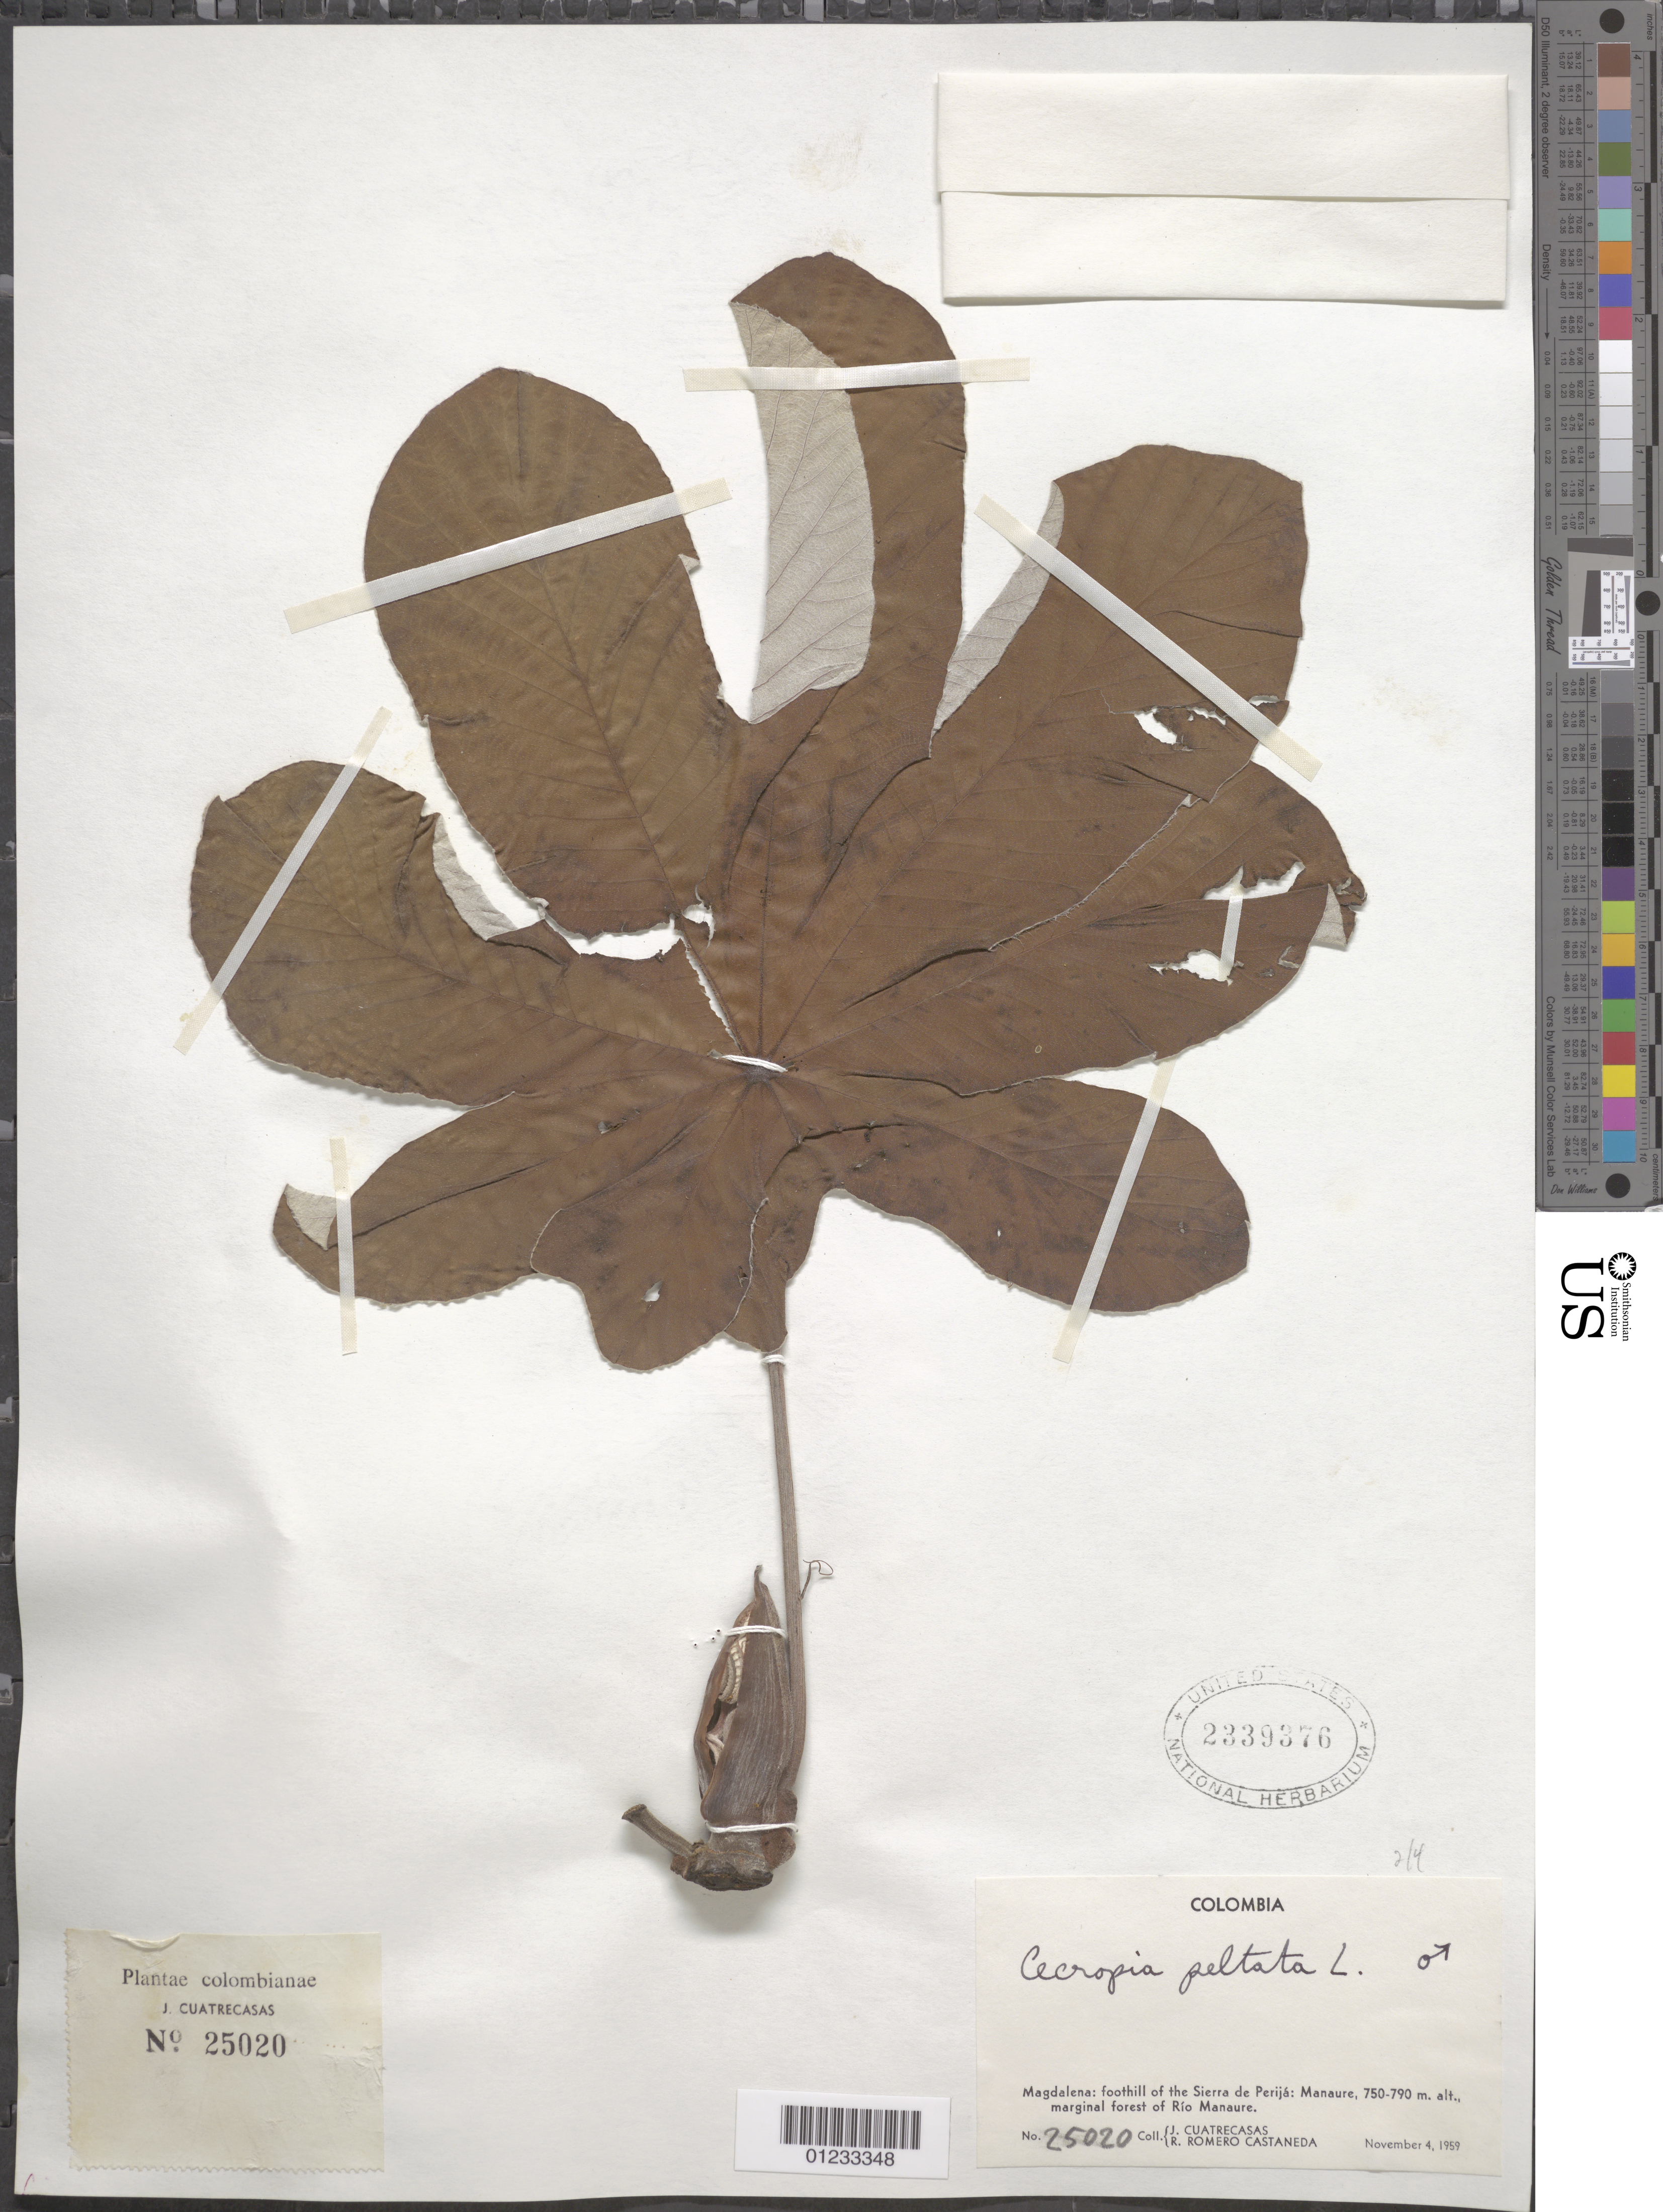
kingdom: Plantae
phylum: Tracheophyta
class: Magnoliopsida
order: Rosales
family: Urticaceae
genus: Cecropia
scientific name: Cecropia peltata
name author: L.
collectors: J. Cuatrecasas & R. Romero Castañeda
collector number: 25020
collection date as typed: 04 Nov 1959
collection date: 1959-11-04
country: Colombia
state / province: Magdalena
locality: Foothill of the Sierra de Perija; Manaure; marginal forest of Rio mananuare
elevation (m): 750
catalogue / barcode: US 2339376